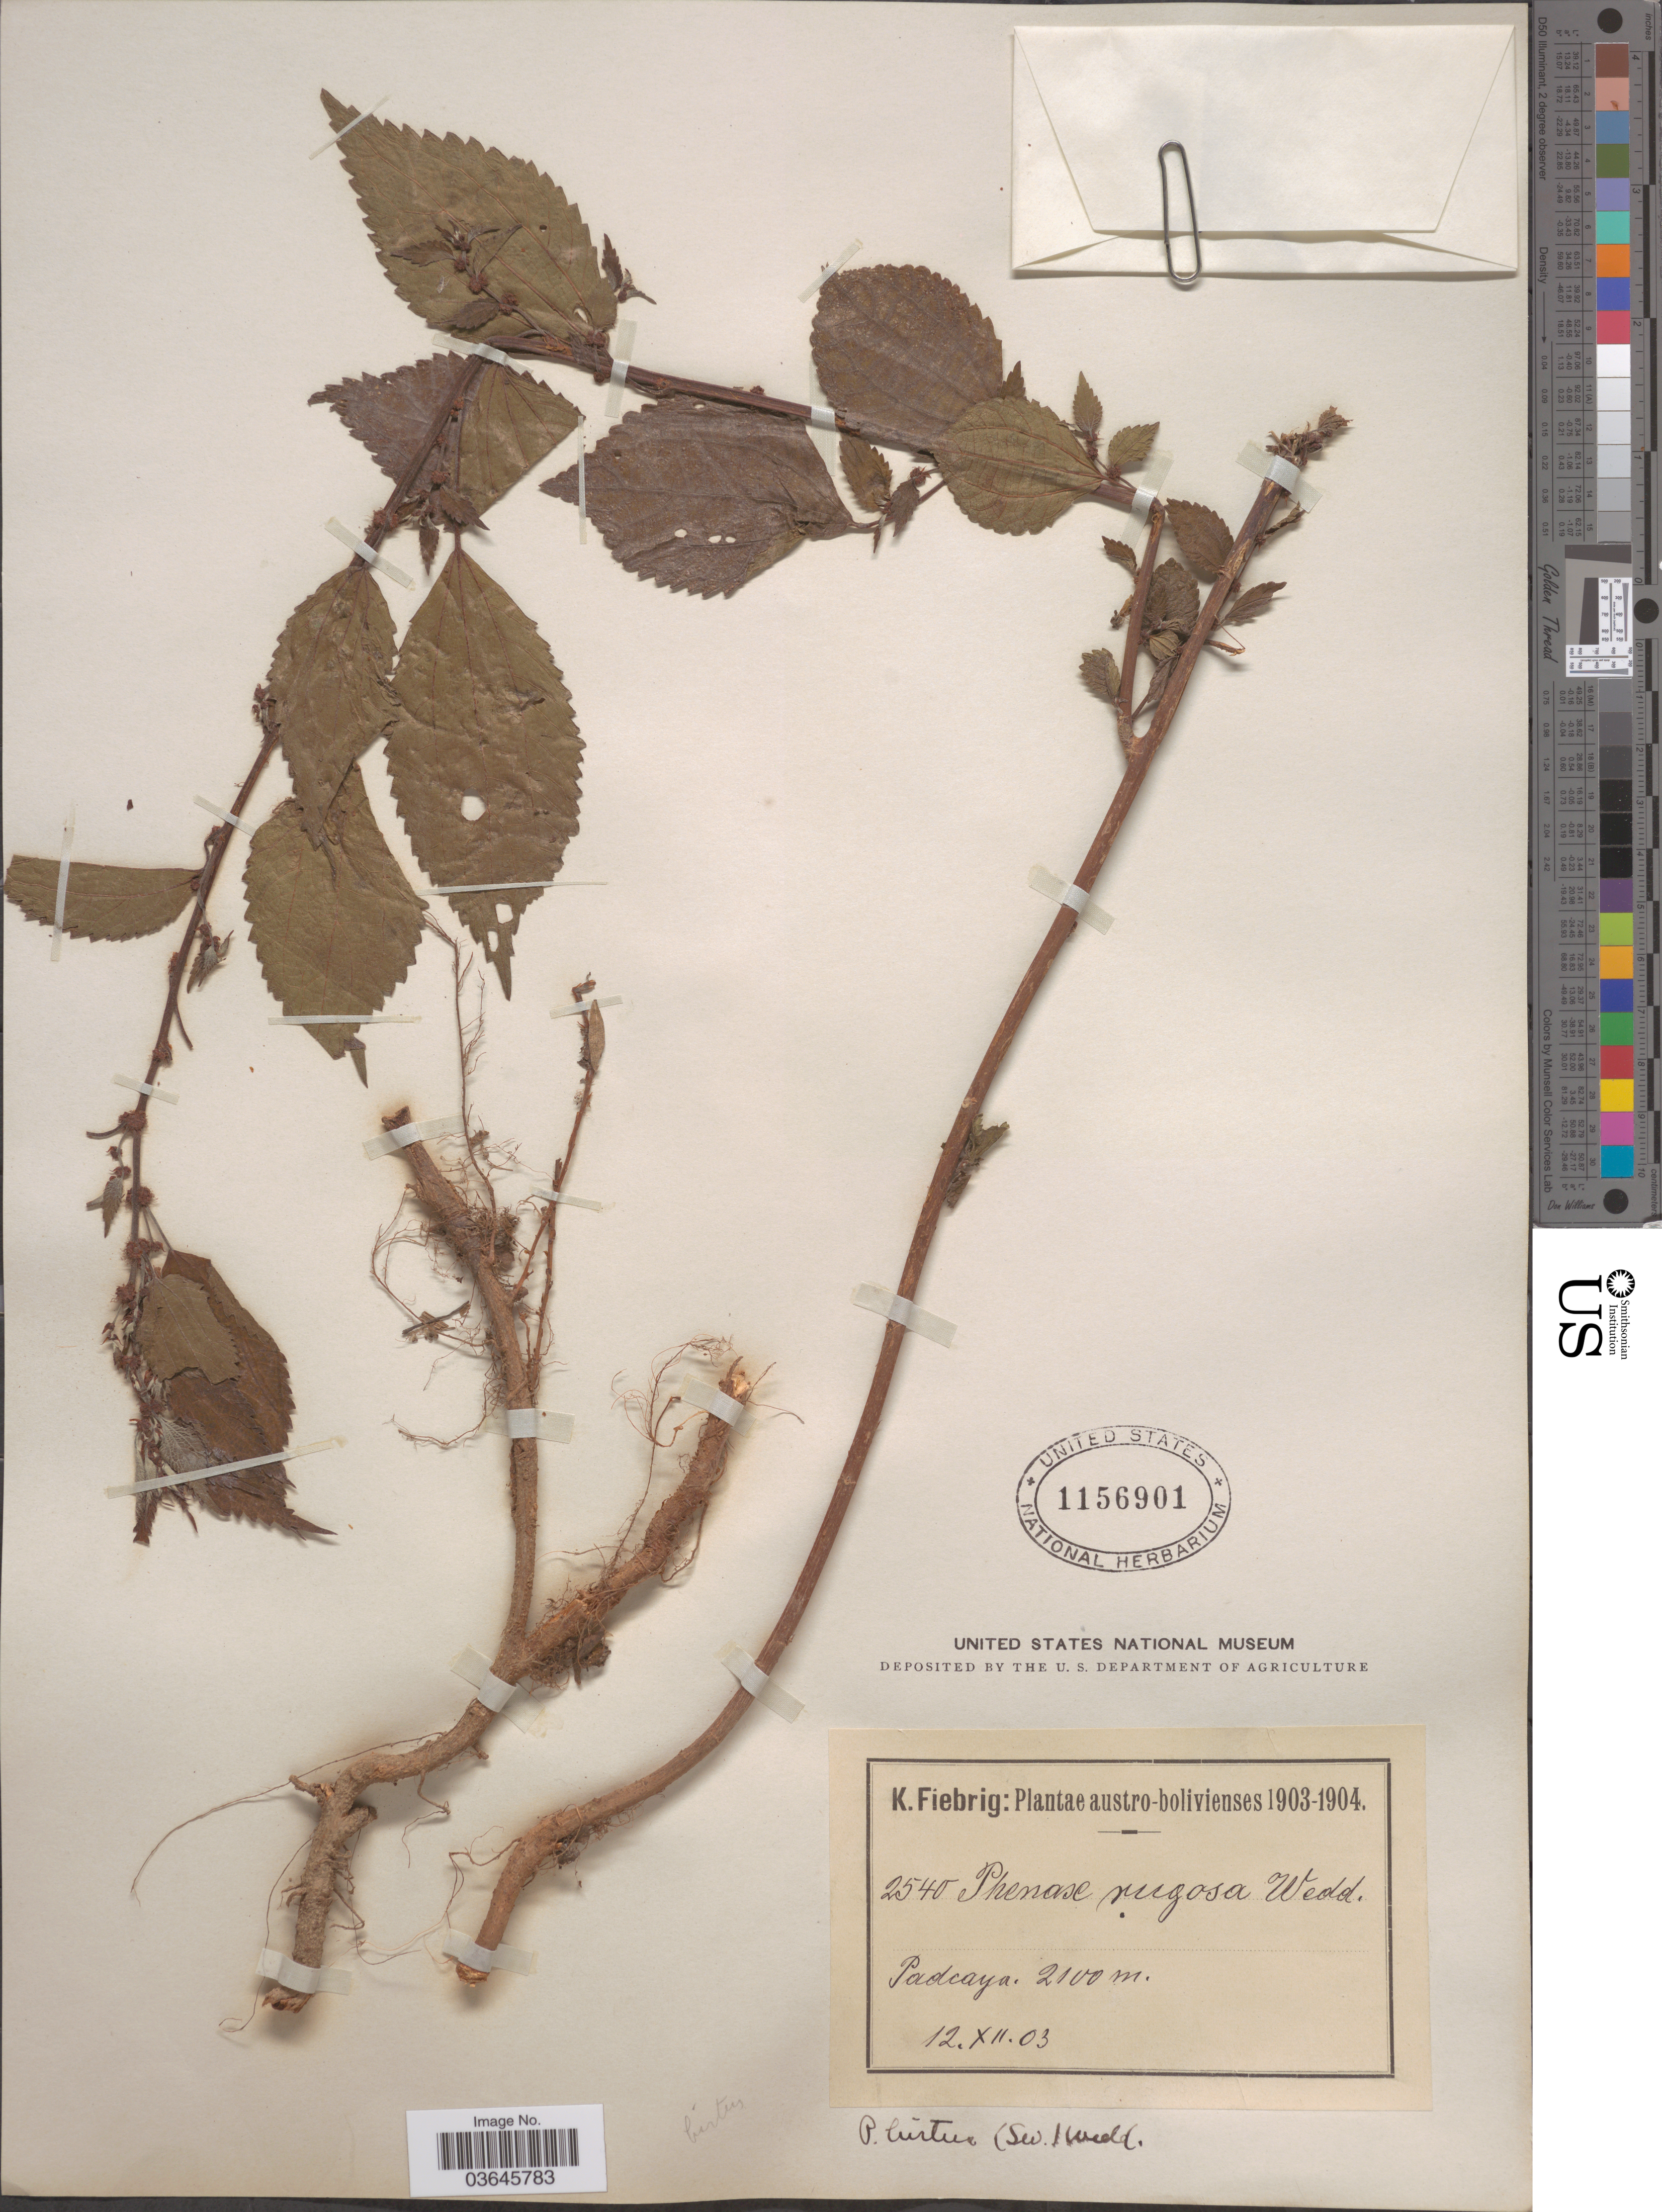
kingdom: Plantae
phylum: Tracheophyta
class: Magnoliopsida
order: Rosales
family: Urticaceae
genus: Phenax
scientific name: Phenax hirtus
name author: (Sw.) Wedd.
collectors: K. Fiebrig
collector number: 2540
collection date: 1903-12-12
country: Bolivia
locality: Austro-bolivienses. Padcaya.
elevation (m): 2100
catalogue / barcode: US 1156901